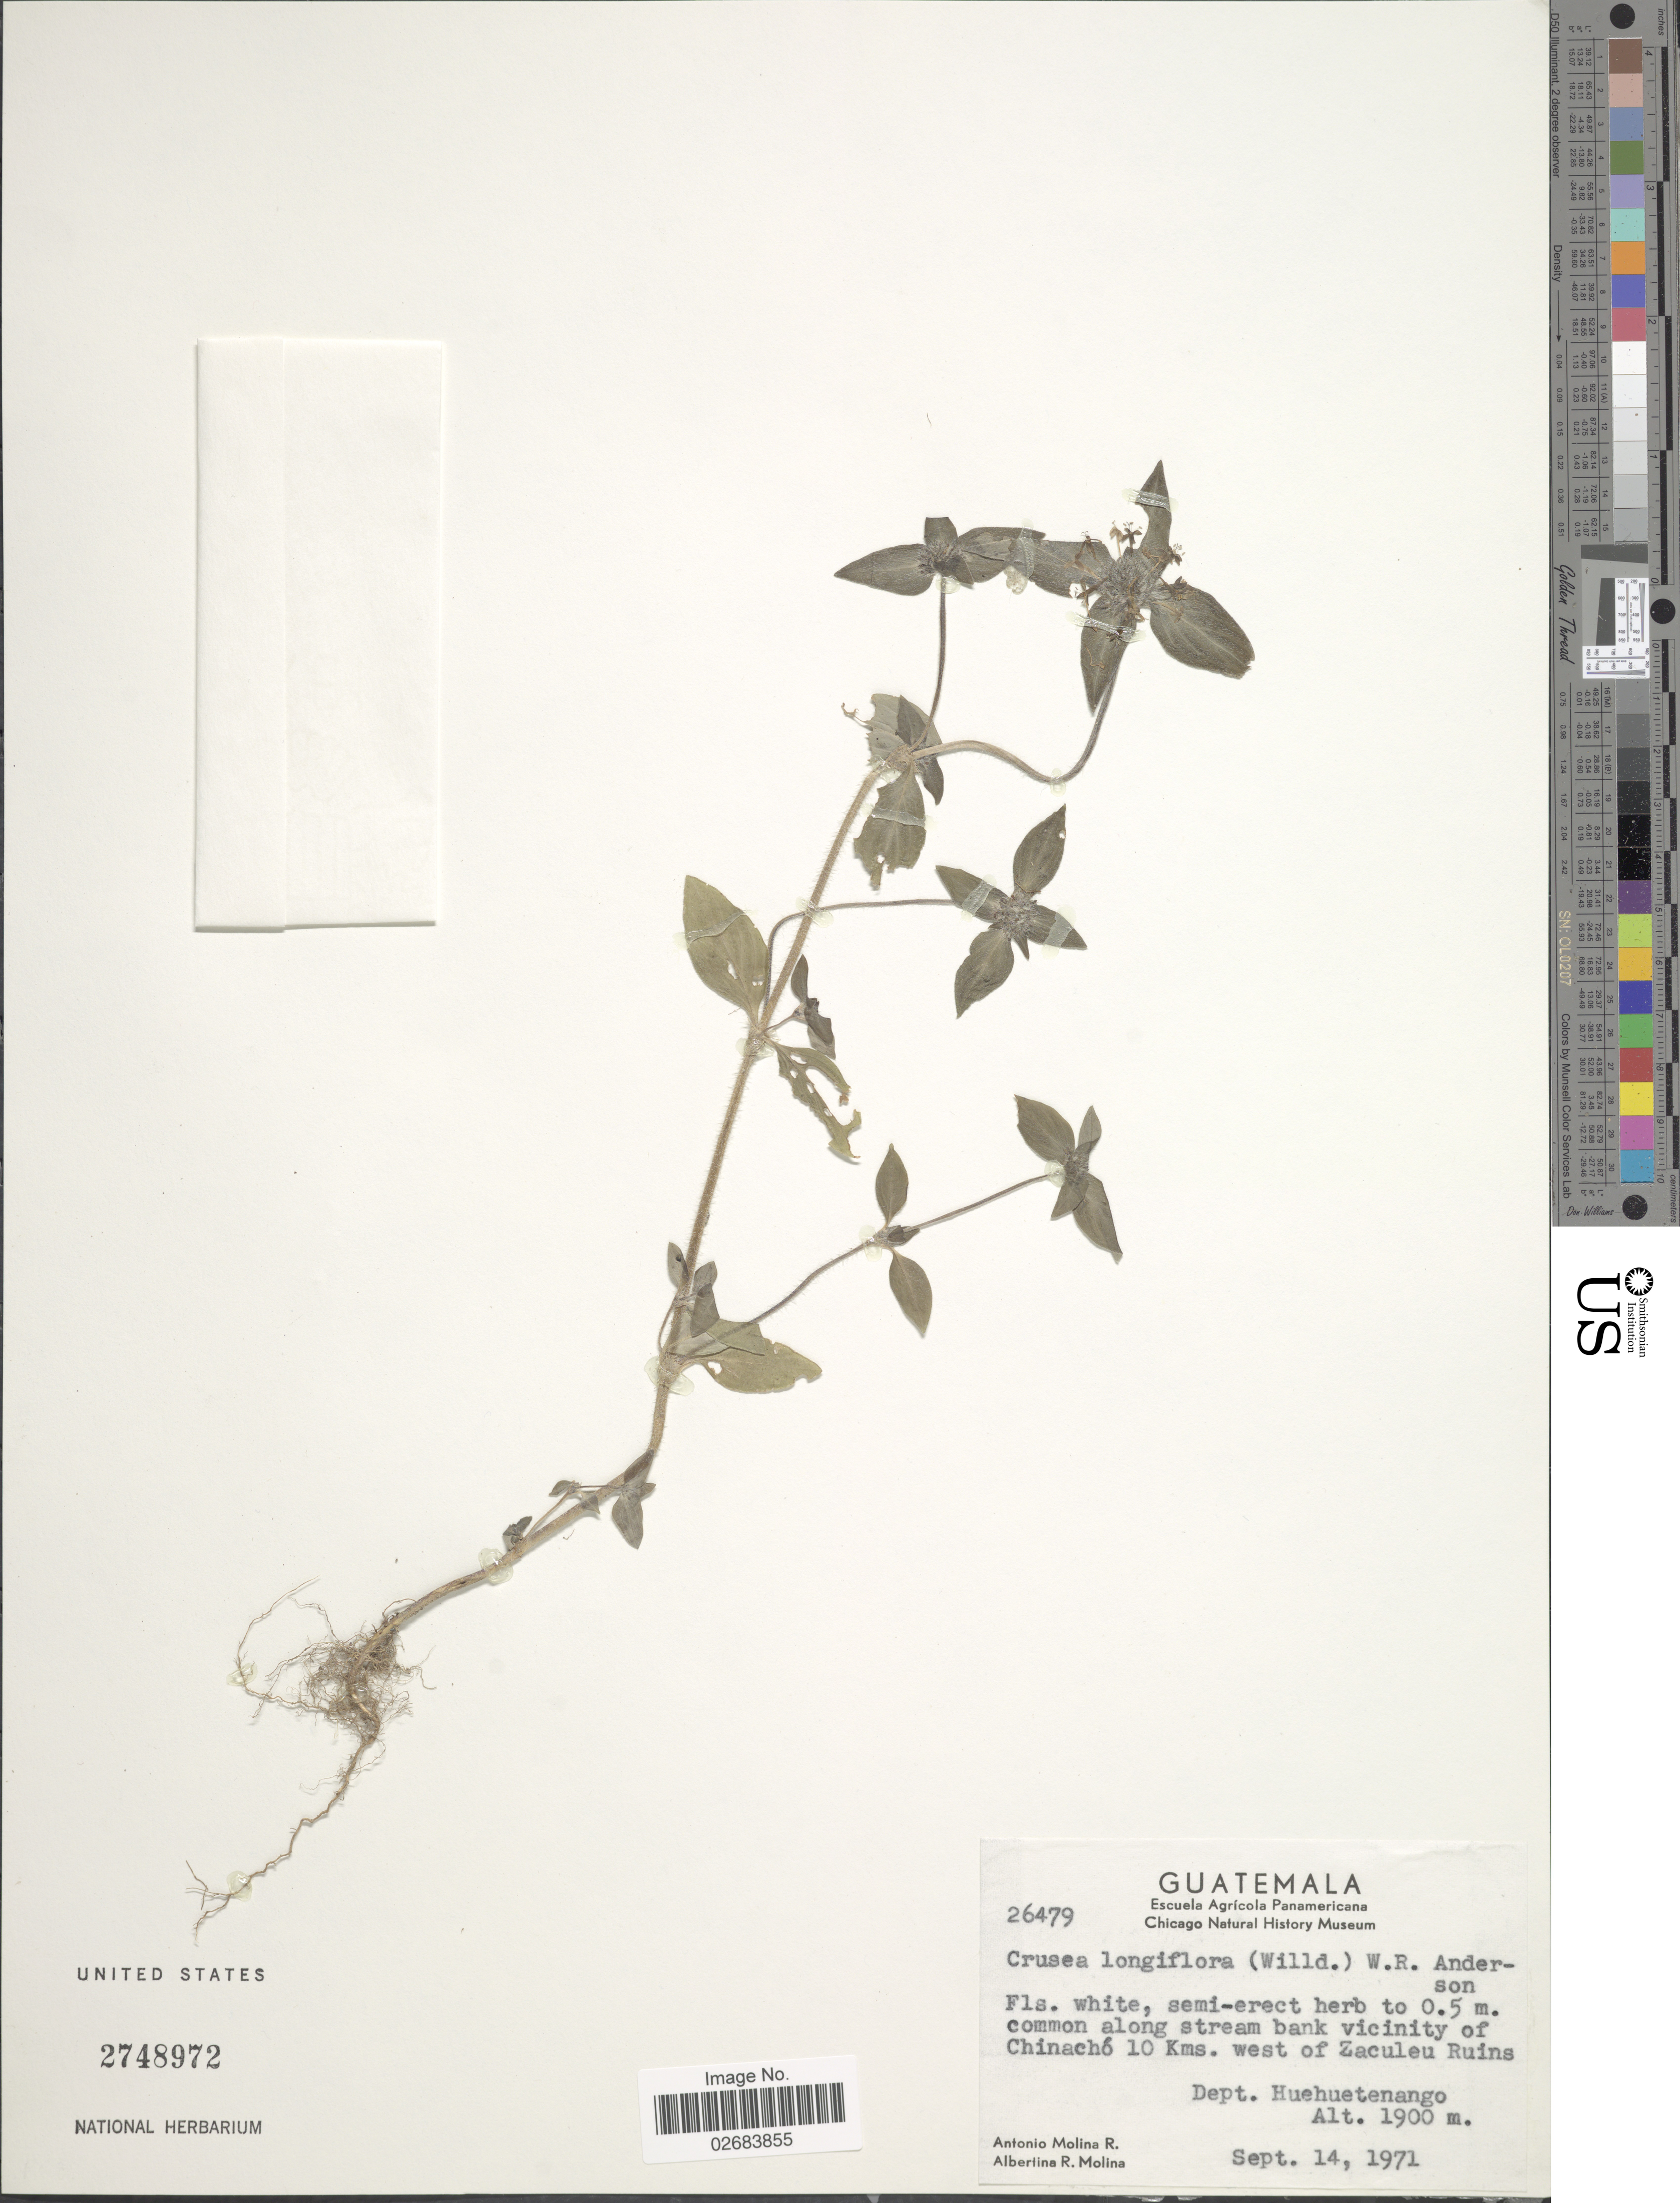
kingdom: Plantae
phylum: Tracheophyta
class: Magnoliopsida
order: Gentianales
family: Rubiaceae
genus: Crusea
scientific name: Crusea longiflora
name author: (Willd. ex Roem. & Schult.) W.R. Anderson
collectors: A. Molina R. & A. R. Molina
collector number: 26479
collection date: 1971-09-14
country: Guatemala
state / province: Huehuetenango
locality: Common along stream bank vicinity of Chinacho 10 kms. west of Zaculeu Ruins.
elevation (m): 1900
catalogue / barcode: US 2748972